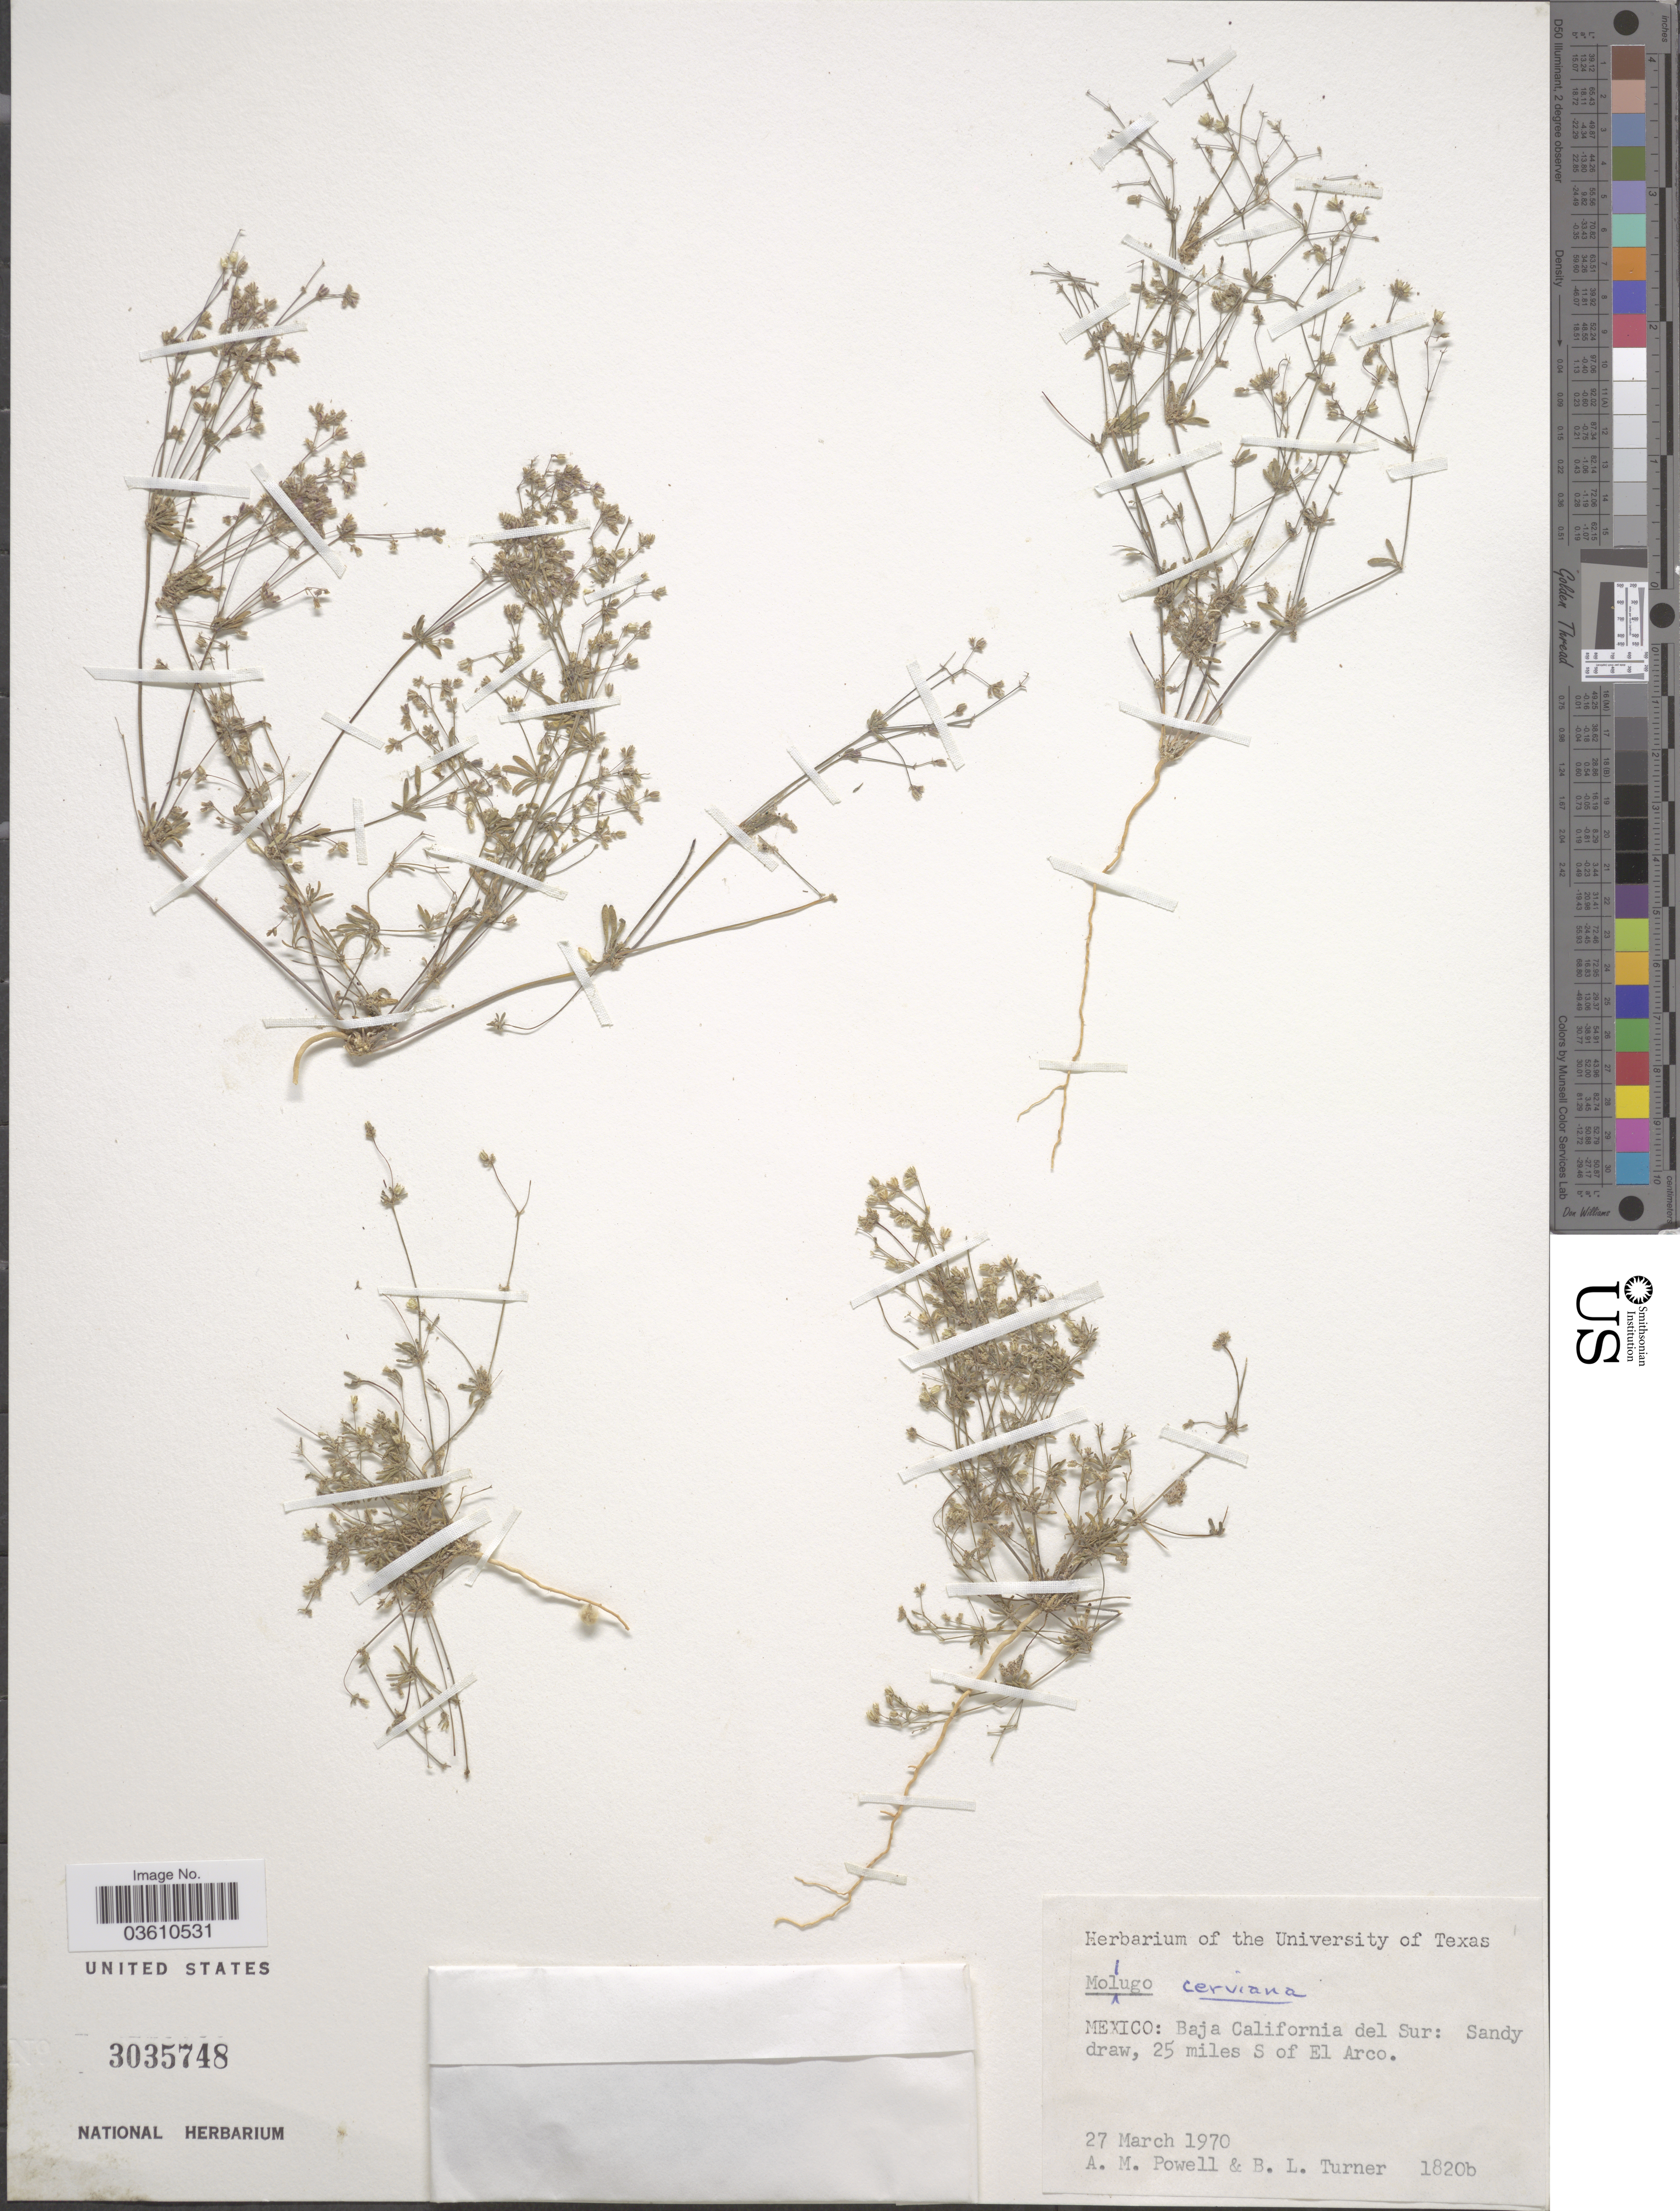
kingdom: Plantae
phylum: Tracheophyta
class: Magnoliopsida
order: Caryophyllales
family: Caryophyllaceae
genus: Drymaria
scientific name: Drymaria viscosa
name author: S. Watson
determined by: Strong, Mark T., (BOT), Smithsonian Institution - National Museum of Natural History (UNITED STATES)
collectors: A. M. Powell & B. L. Turner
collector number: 1820b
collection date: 1970-03-27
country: Mexico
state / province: Baja California Sur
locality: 25 miles S of El Arco.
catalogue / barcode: US 3035748